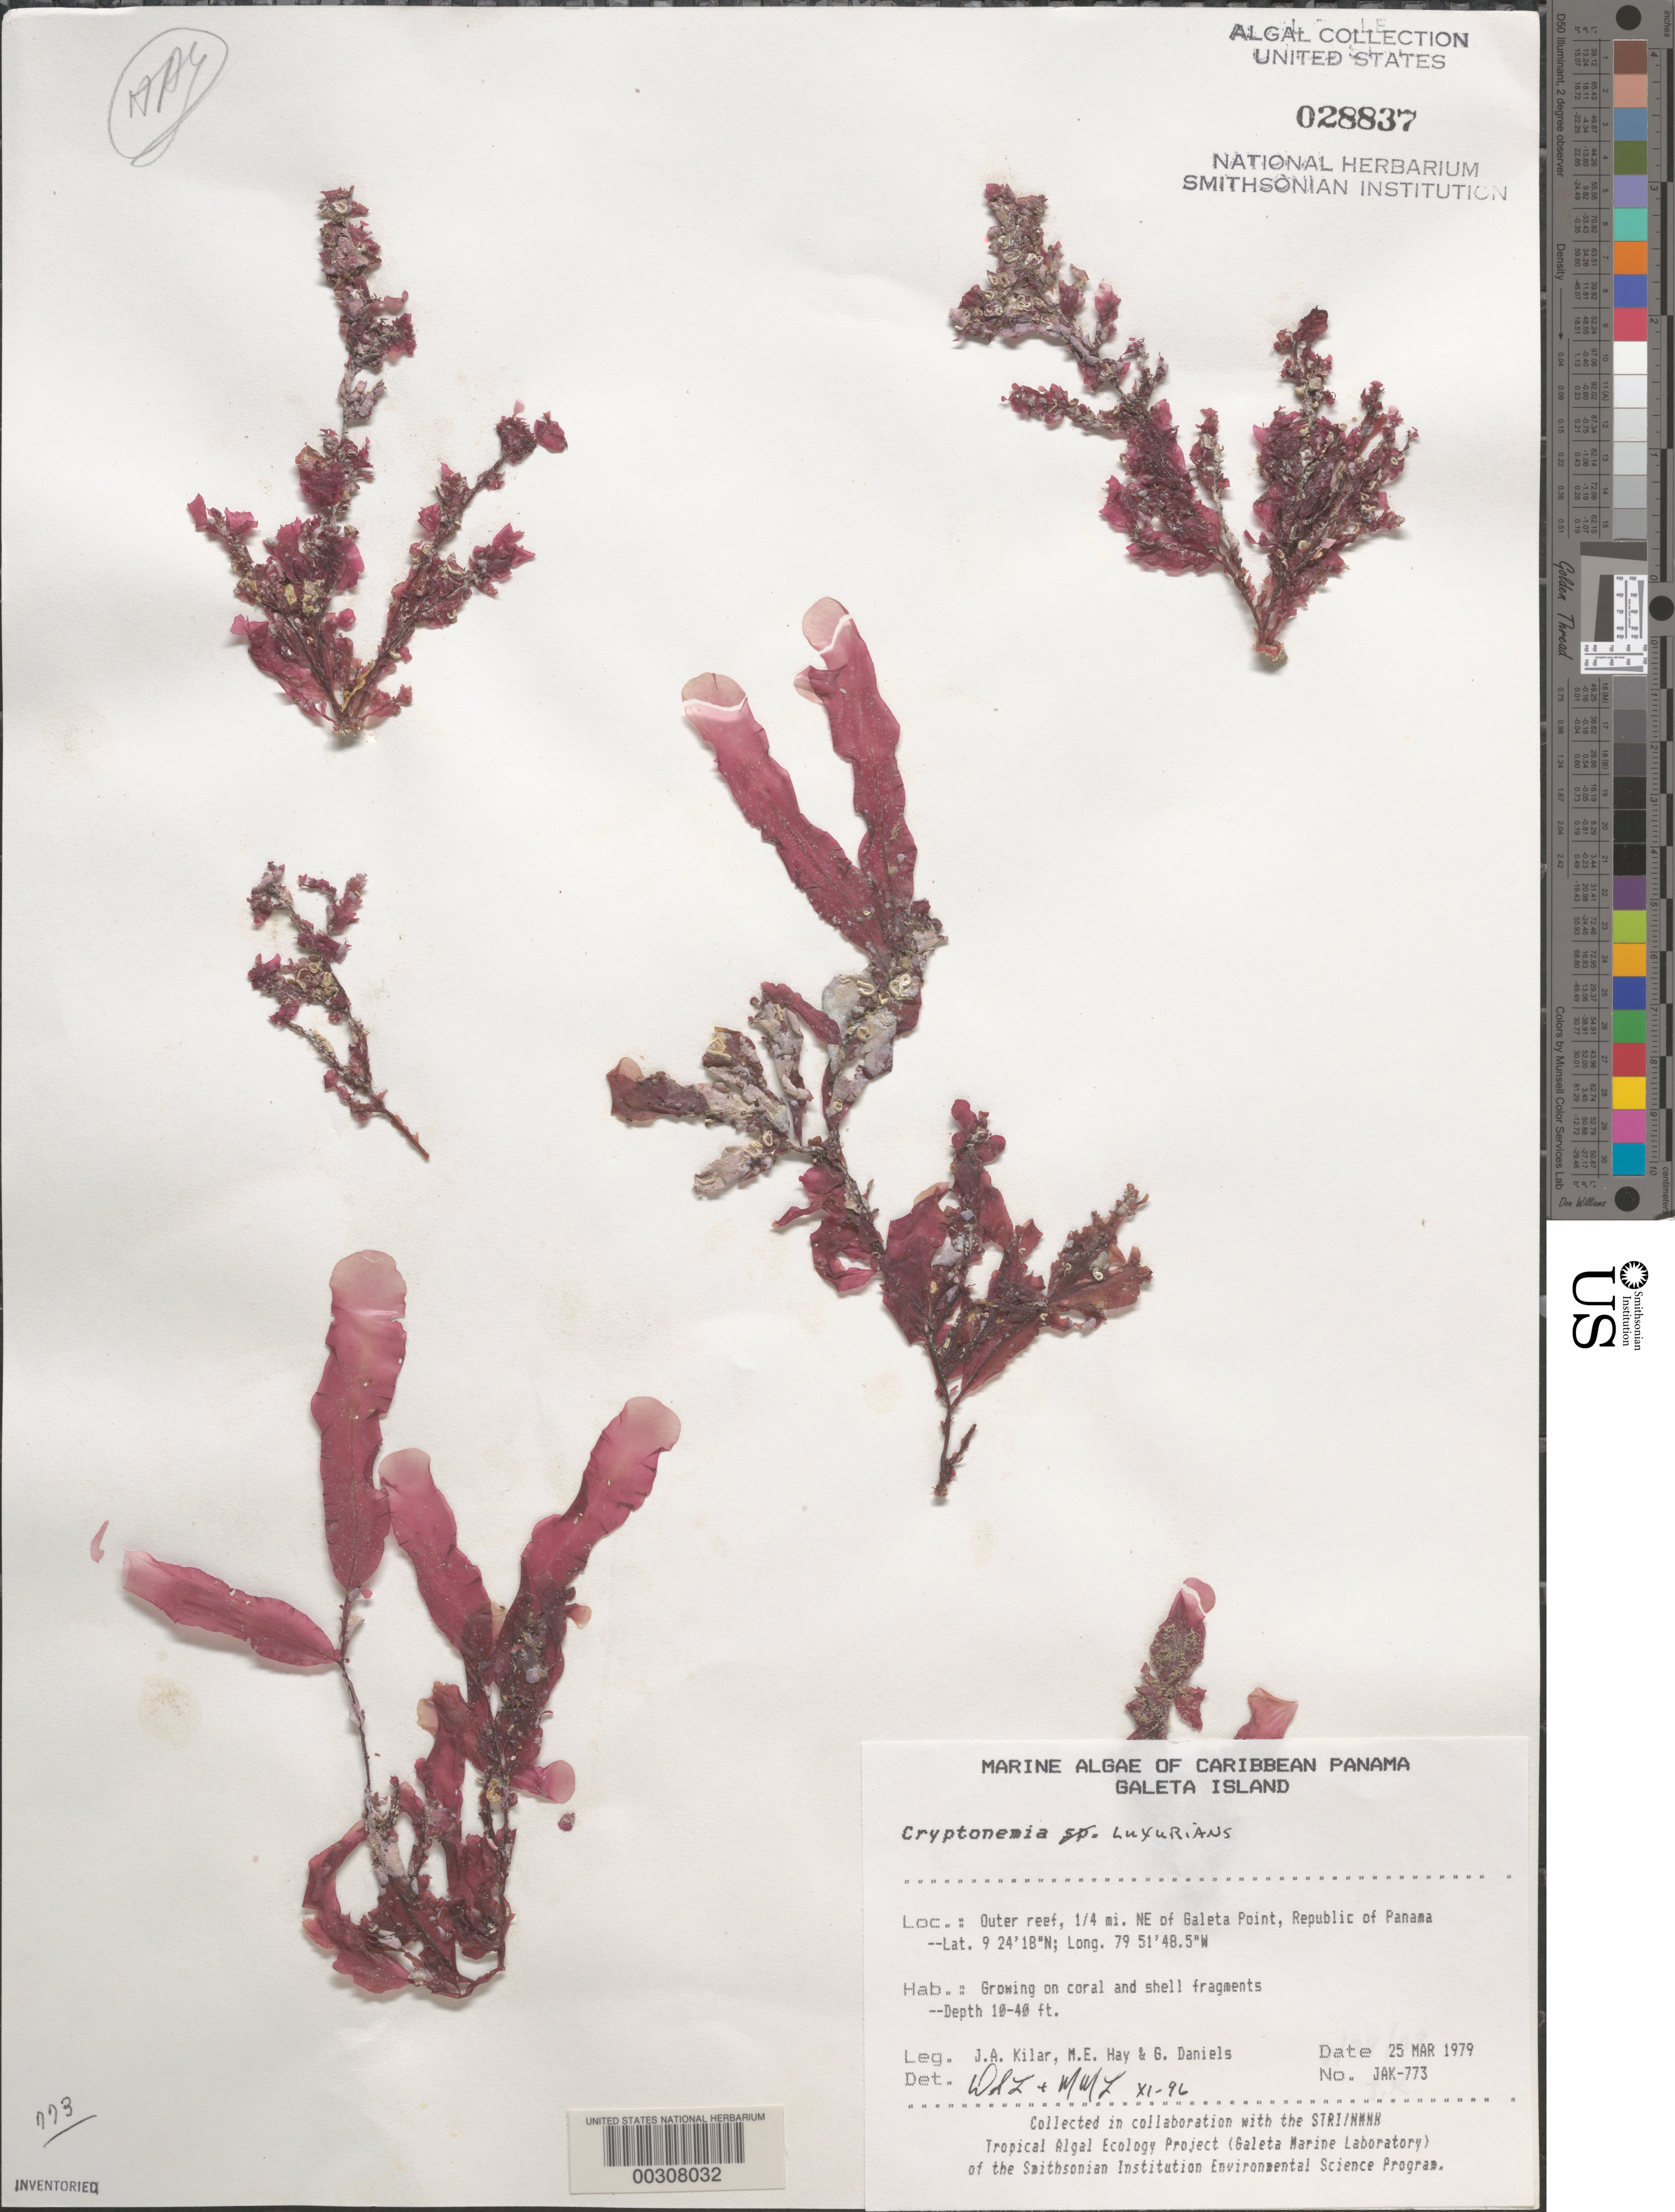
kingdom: Plantae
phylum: Rhodophyta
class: Florideophyceae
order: Halymeniales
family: Halymeniaceae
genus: Cryptonemia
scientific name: Cryptonemia seminervis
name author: (C. Agardh) J. Agardh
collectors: J. Kilar, M. E. Hay & G. Daniels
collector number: JAK-773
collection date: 1979-03-25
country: Panama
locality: Caribbean Panama. Galeta Island. Outer reef, ¼ mi. NE of Galeta Point, Republic of Panama.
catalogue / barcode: US 28837